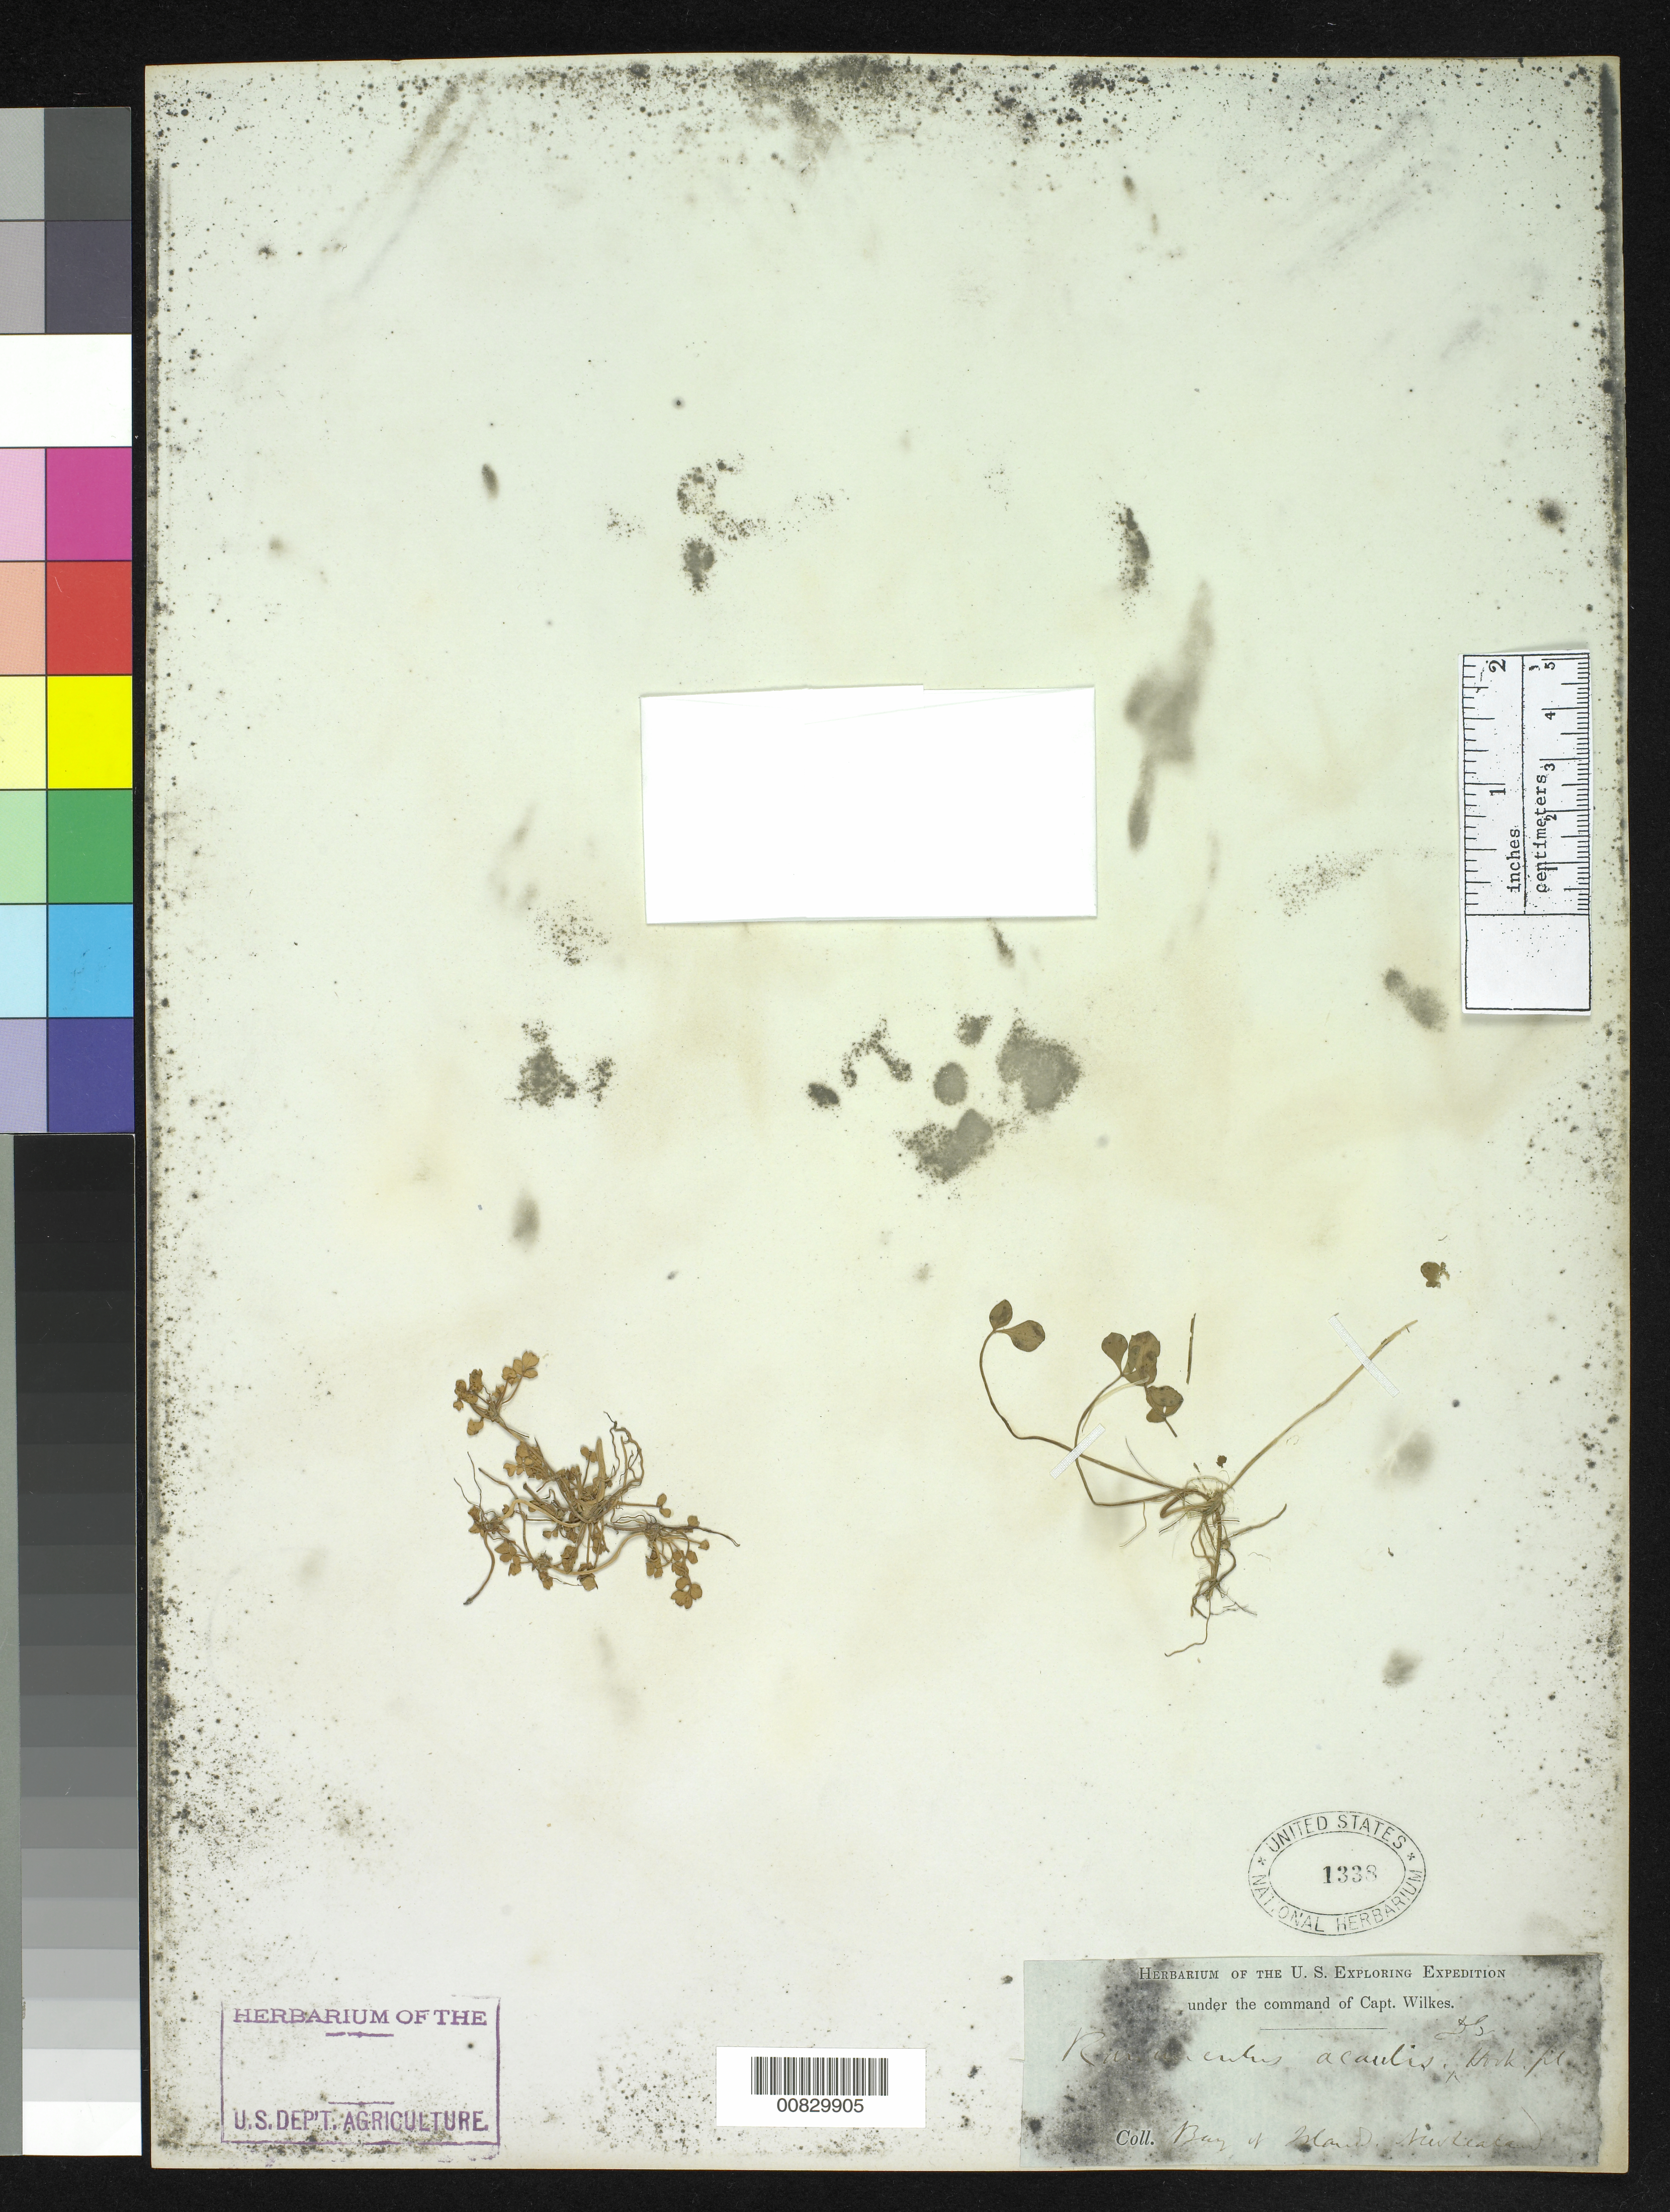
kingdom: Plantae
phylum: Tracheophyta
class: Magnoliopsida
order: Ranunculales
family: Ranunculaceae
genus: Ranunculus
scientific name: Ranunculus acaulis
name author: DC.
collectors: Wilkes Explor. Exped.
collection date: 1838/1842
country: New Zealand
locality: Bay of Islands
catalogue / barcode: US 1338